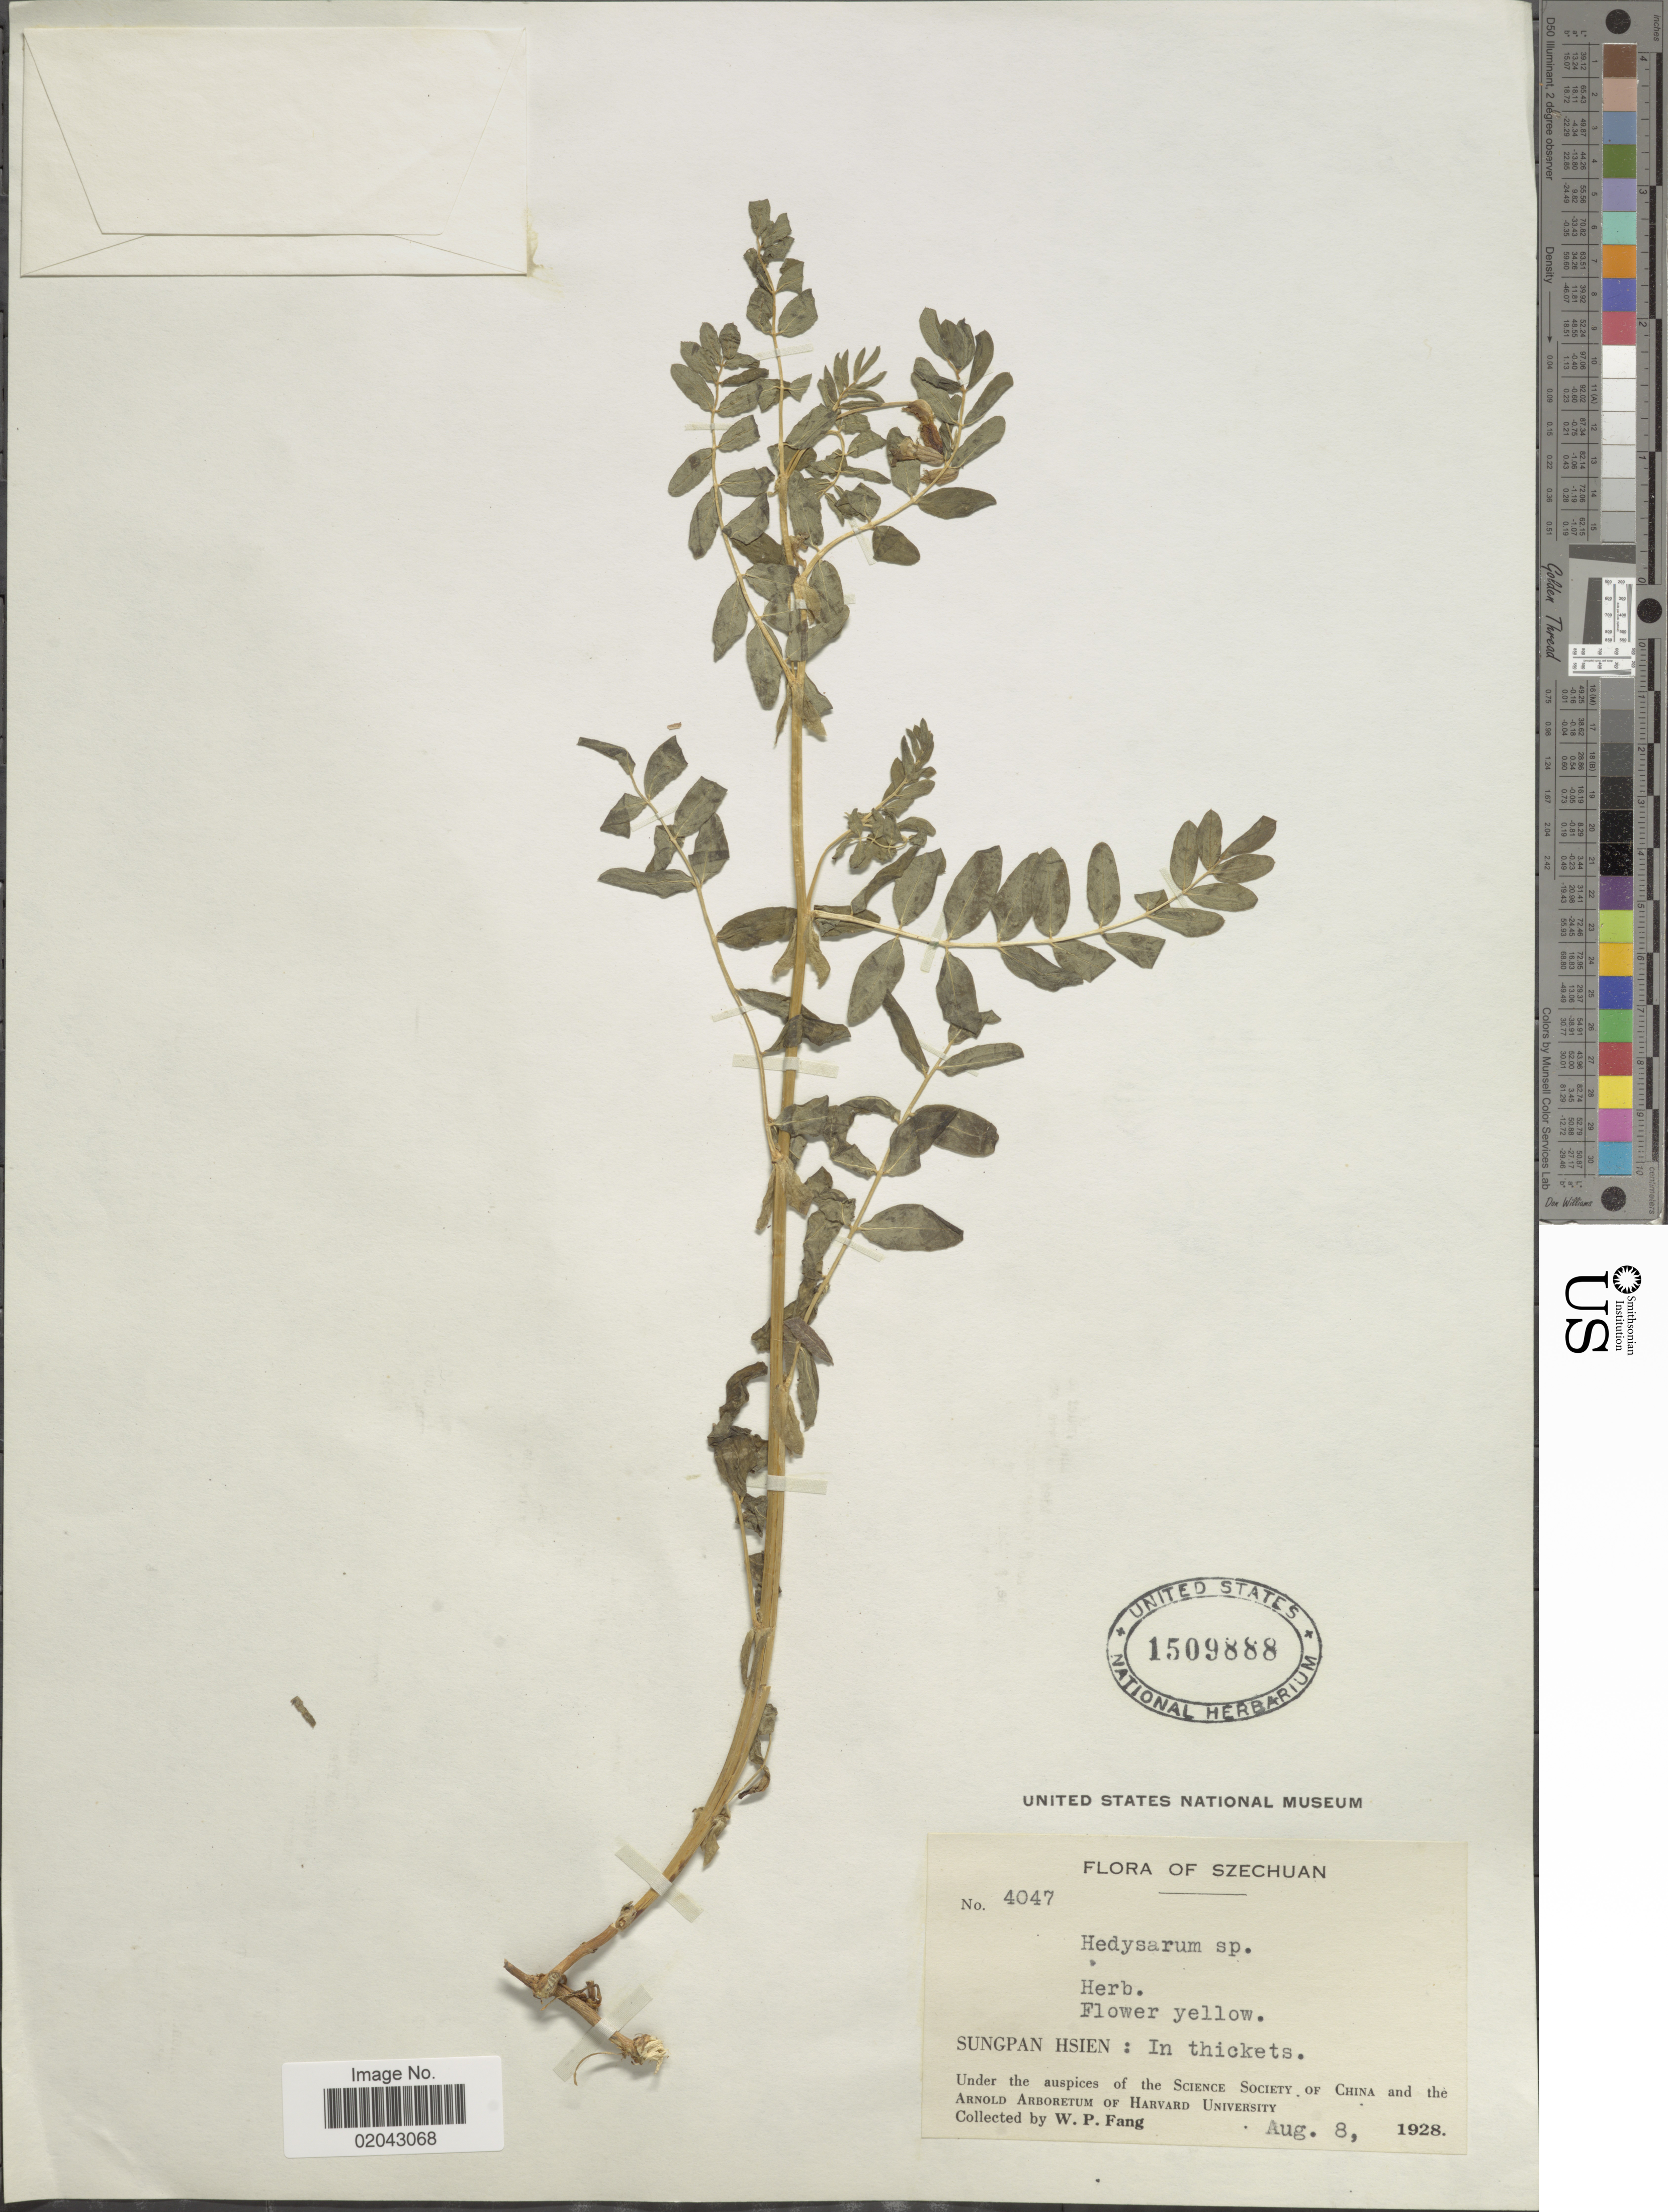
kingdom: Plantae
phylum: Tracheophyta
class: Magnoliopsida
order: Fabales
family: Fabaceae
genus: Hedysarum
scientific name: Hedysarum sp.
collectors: W. P. Fang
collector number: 4047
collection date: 1928-08-08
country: China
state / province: Sichuan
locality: Szechuan, Sungpan Hsien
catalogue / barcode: US 1509888